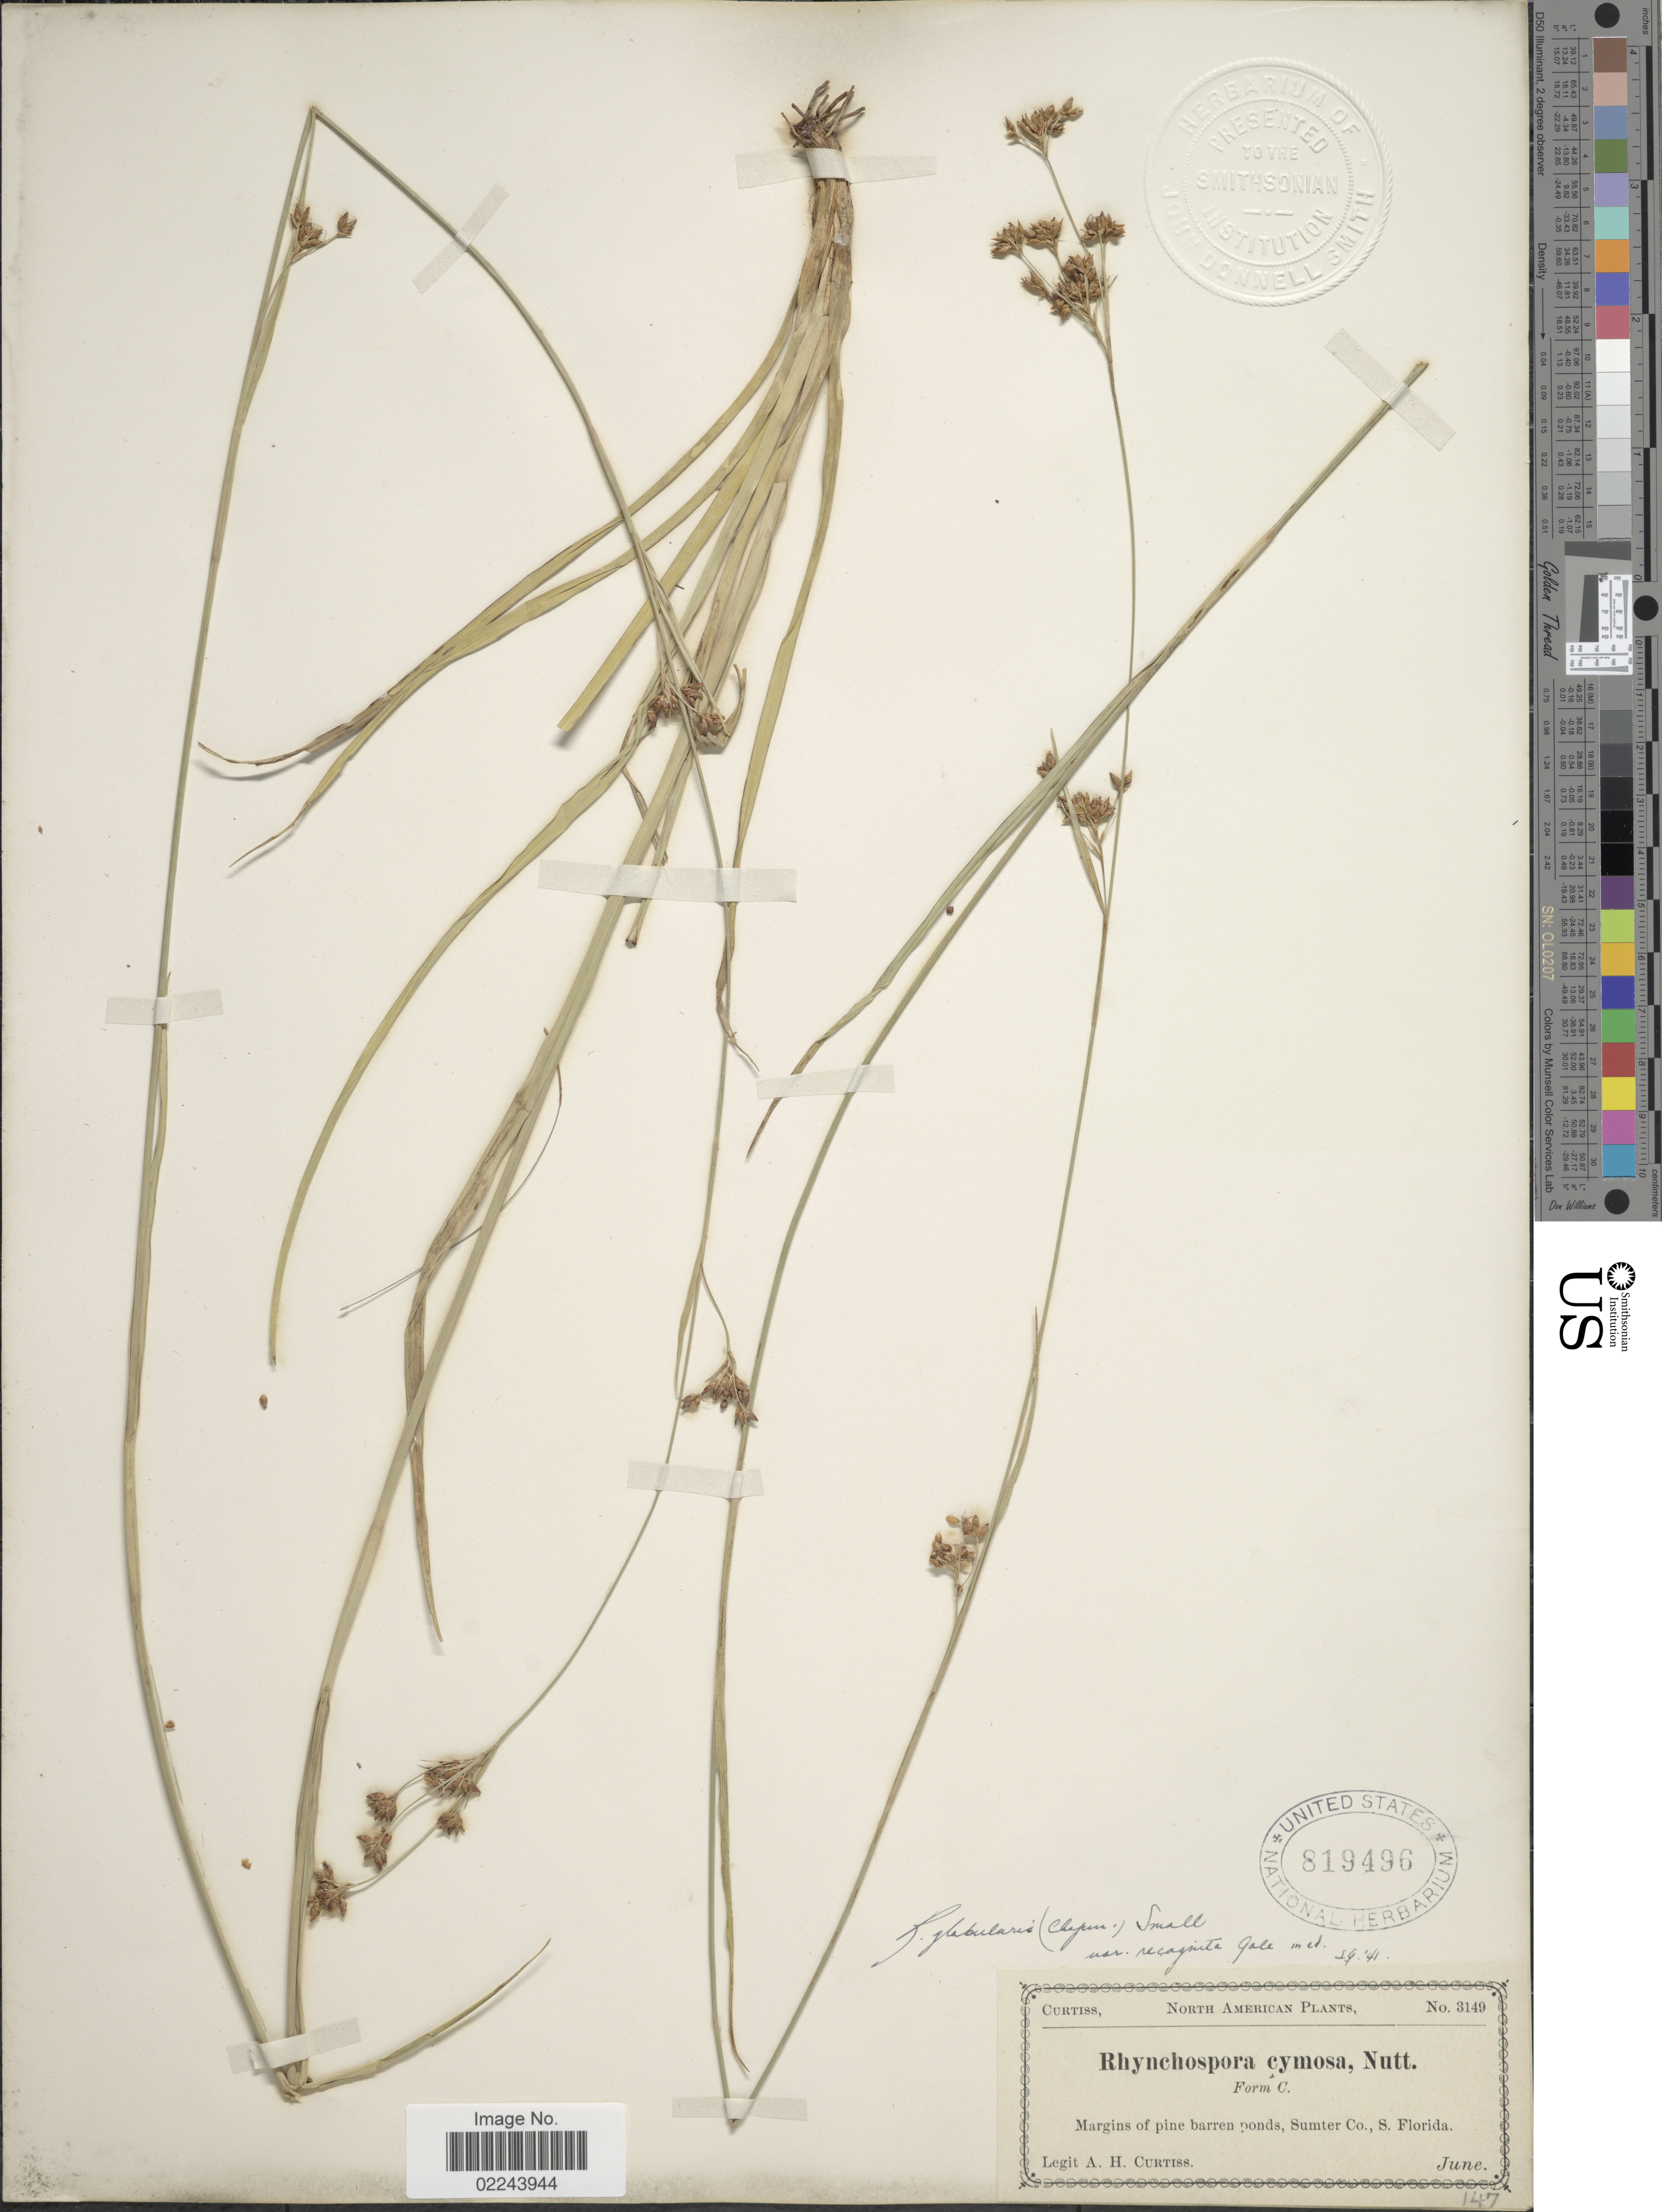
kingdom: Plantae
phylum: Tracheophyta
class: Liliopsida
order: Poales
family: Cyperaceae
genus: Rhynchospora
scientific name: Rhynchospora recognita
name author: (Gale) Kral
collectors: A. H. Curtiss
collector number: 3149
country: United States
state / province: Florida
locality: Sumter Co, S. Florida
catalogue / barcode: US 819496